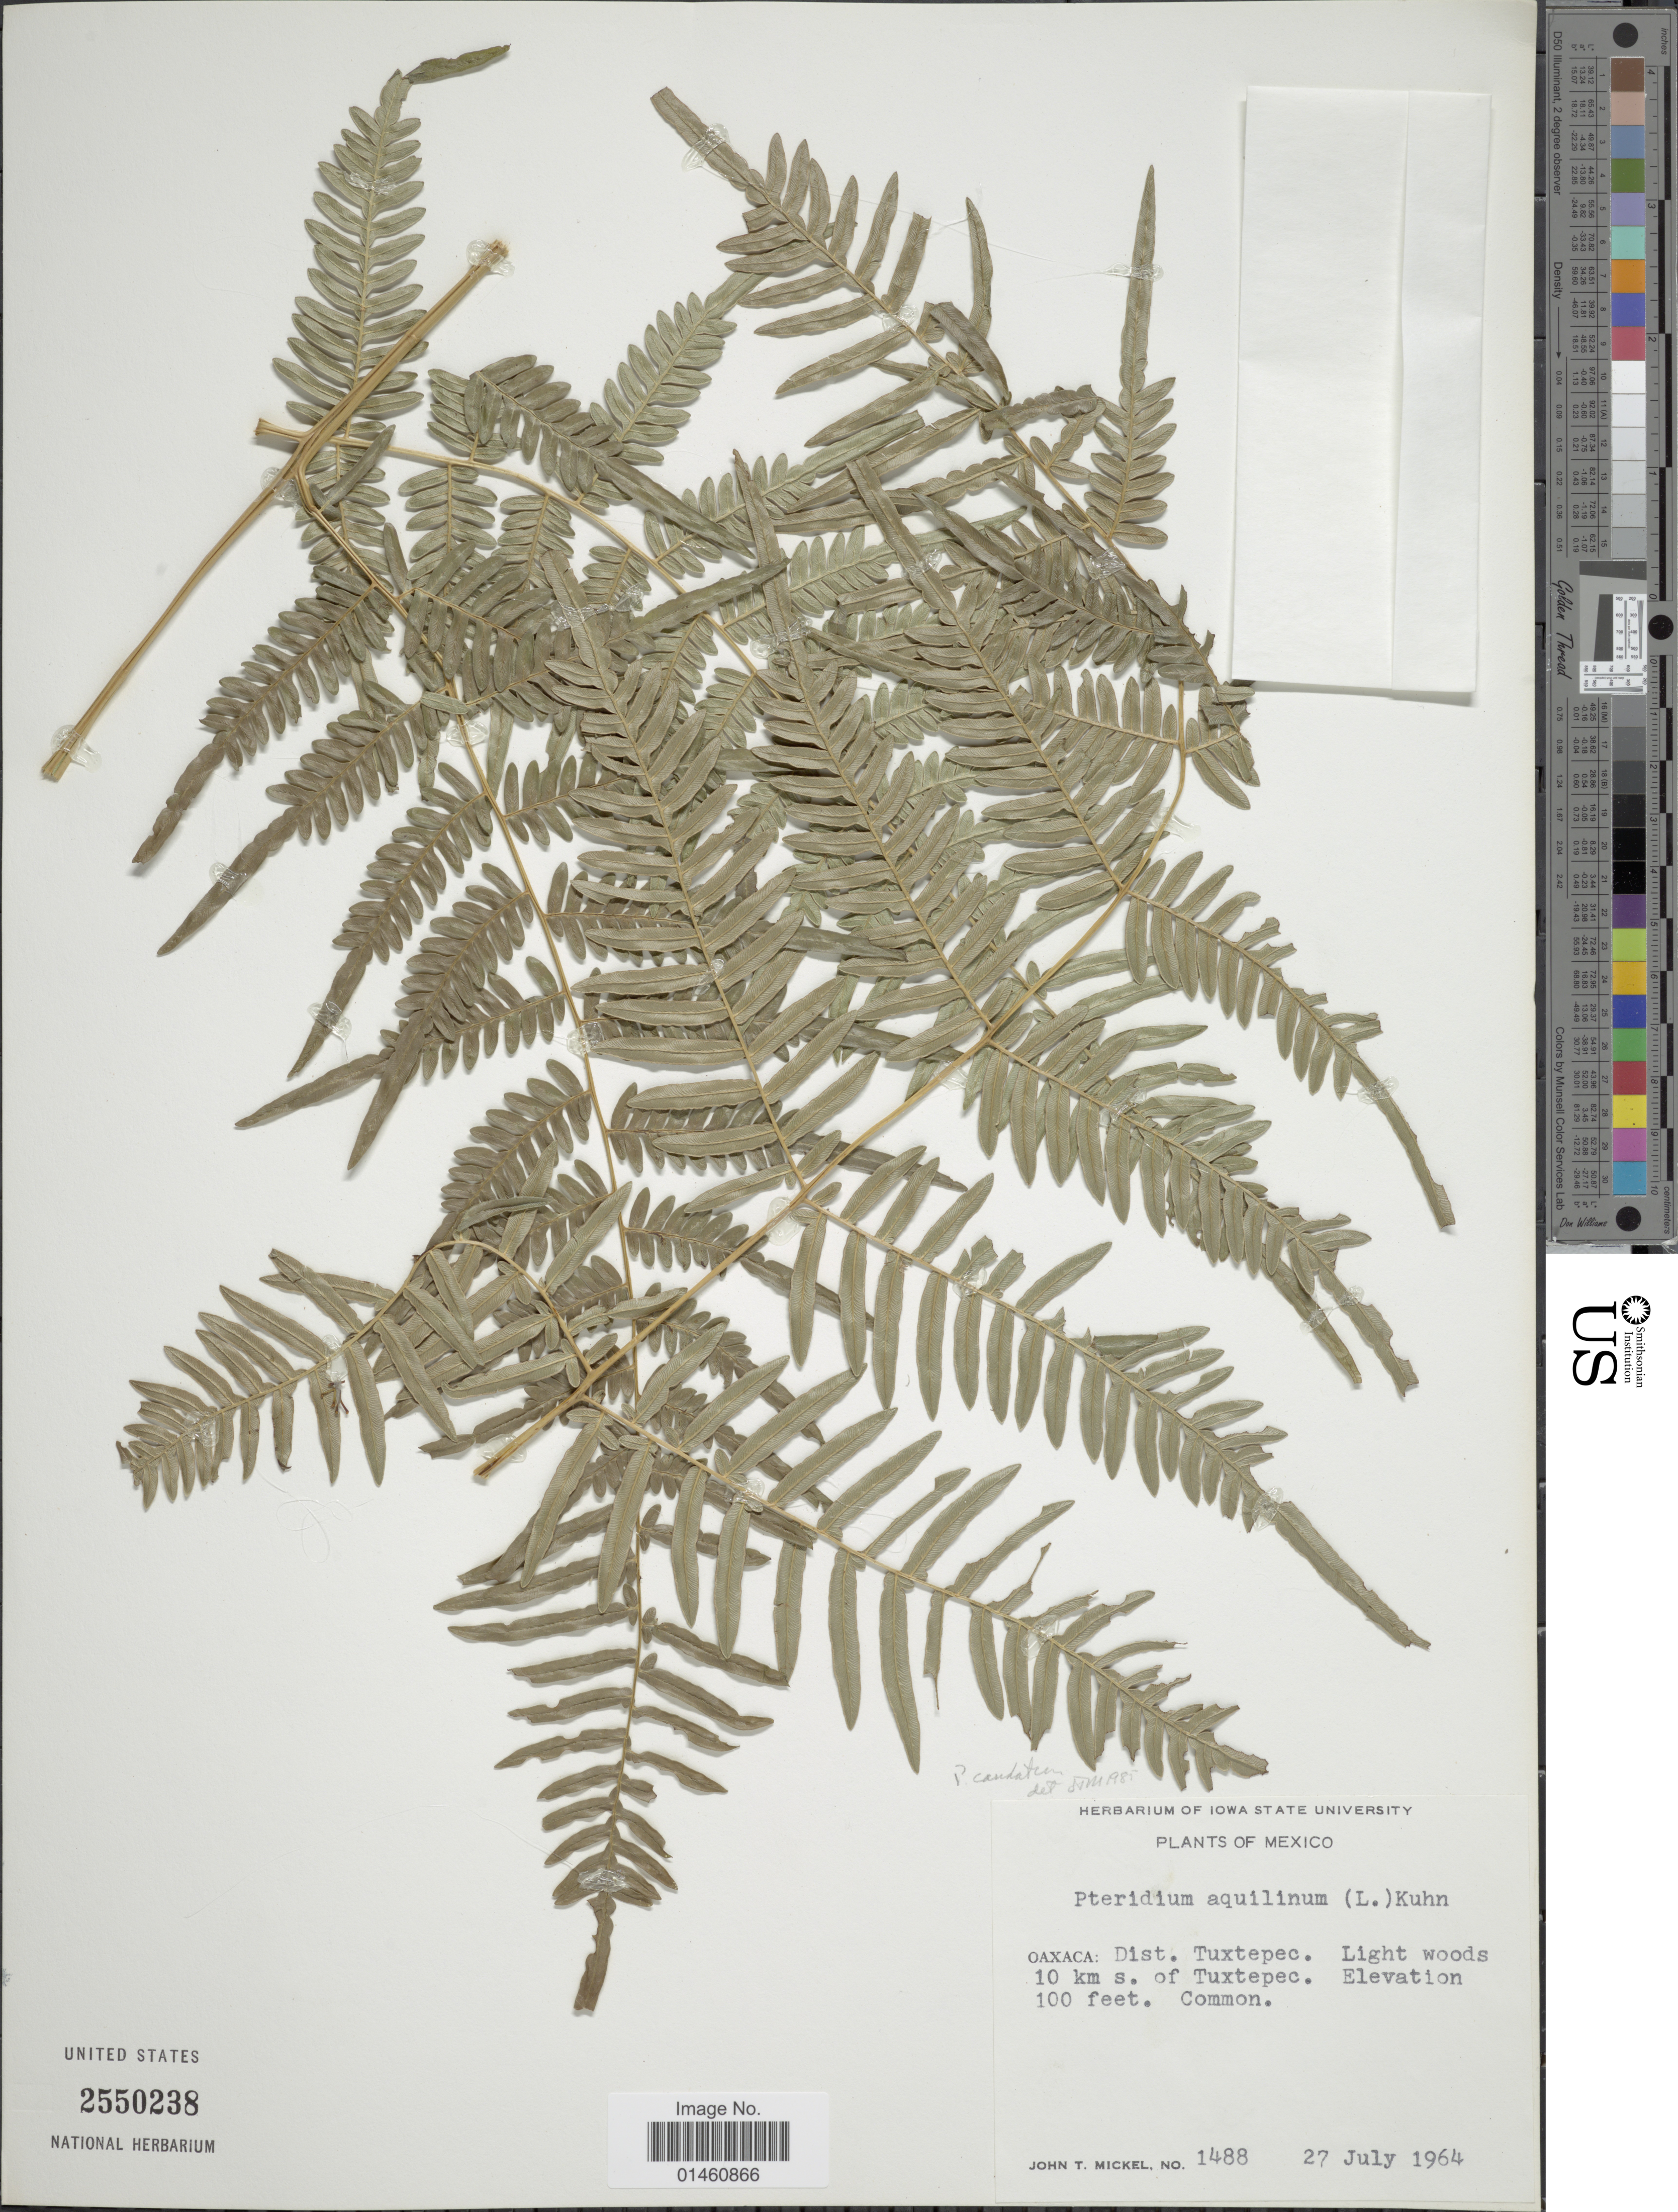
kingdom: Plantae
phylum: Tracheophyta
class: Polypodiopsida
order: Polypodiales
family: Dennstaedtiaceae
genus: Pteridium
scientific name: Pteridium caudatum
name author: (L.) Maxon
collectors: J. T. Mickel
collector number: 1488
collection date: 1964-07-27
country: Mexico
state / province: Oaxaca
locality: Dist. Tuxtepec, light woods 10 km s. of Tuxtepec.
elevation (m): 30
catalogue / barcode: US 2550238